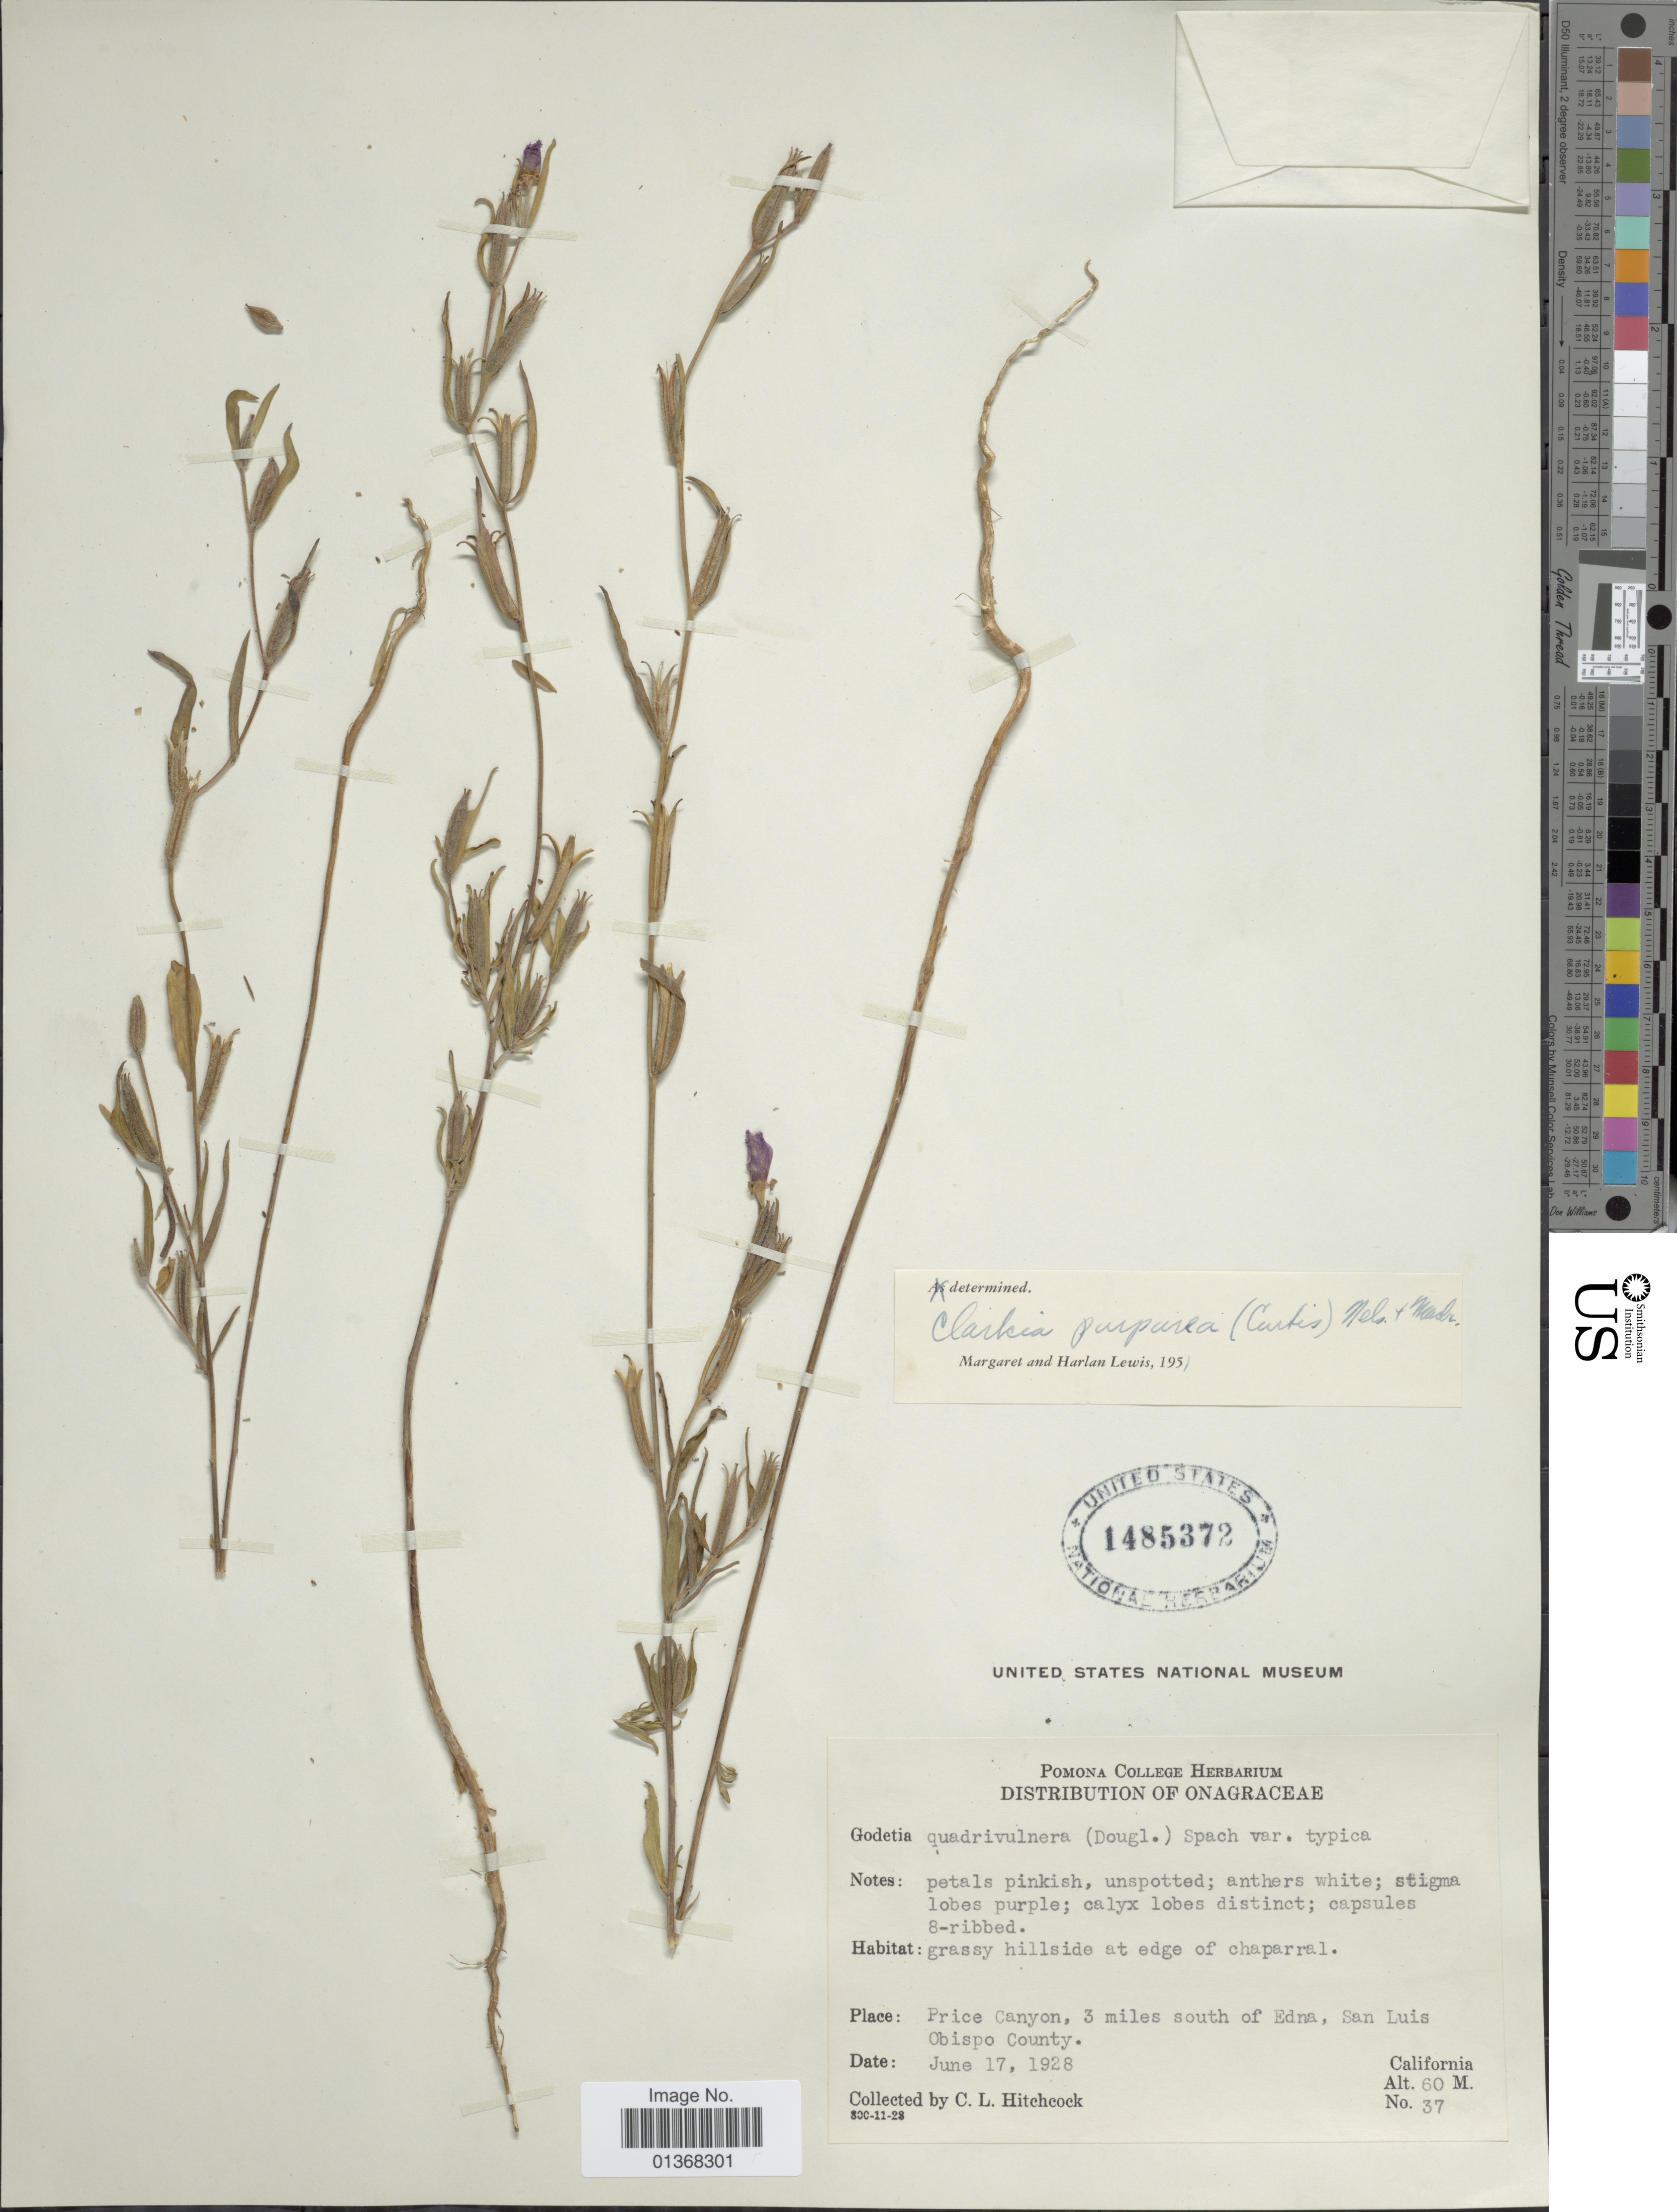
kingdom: Plantae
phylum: Tracheophyta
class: Magnoliopsida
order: Myrtales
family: Onagraceae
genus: Clarkia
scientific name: Clarkia purpurea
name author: (Curtis) A. Nelson & J.F. Macbr.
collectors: C. L. Hitchcock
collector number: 37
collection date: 1928-06-17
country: United States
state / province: California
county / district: San Luis Obispo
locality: Price Canyon, 3 miles south of Edna, San Luis Obispo County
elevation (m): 60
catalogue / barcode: US 1485372